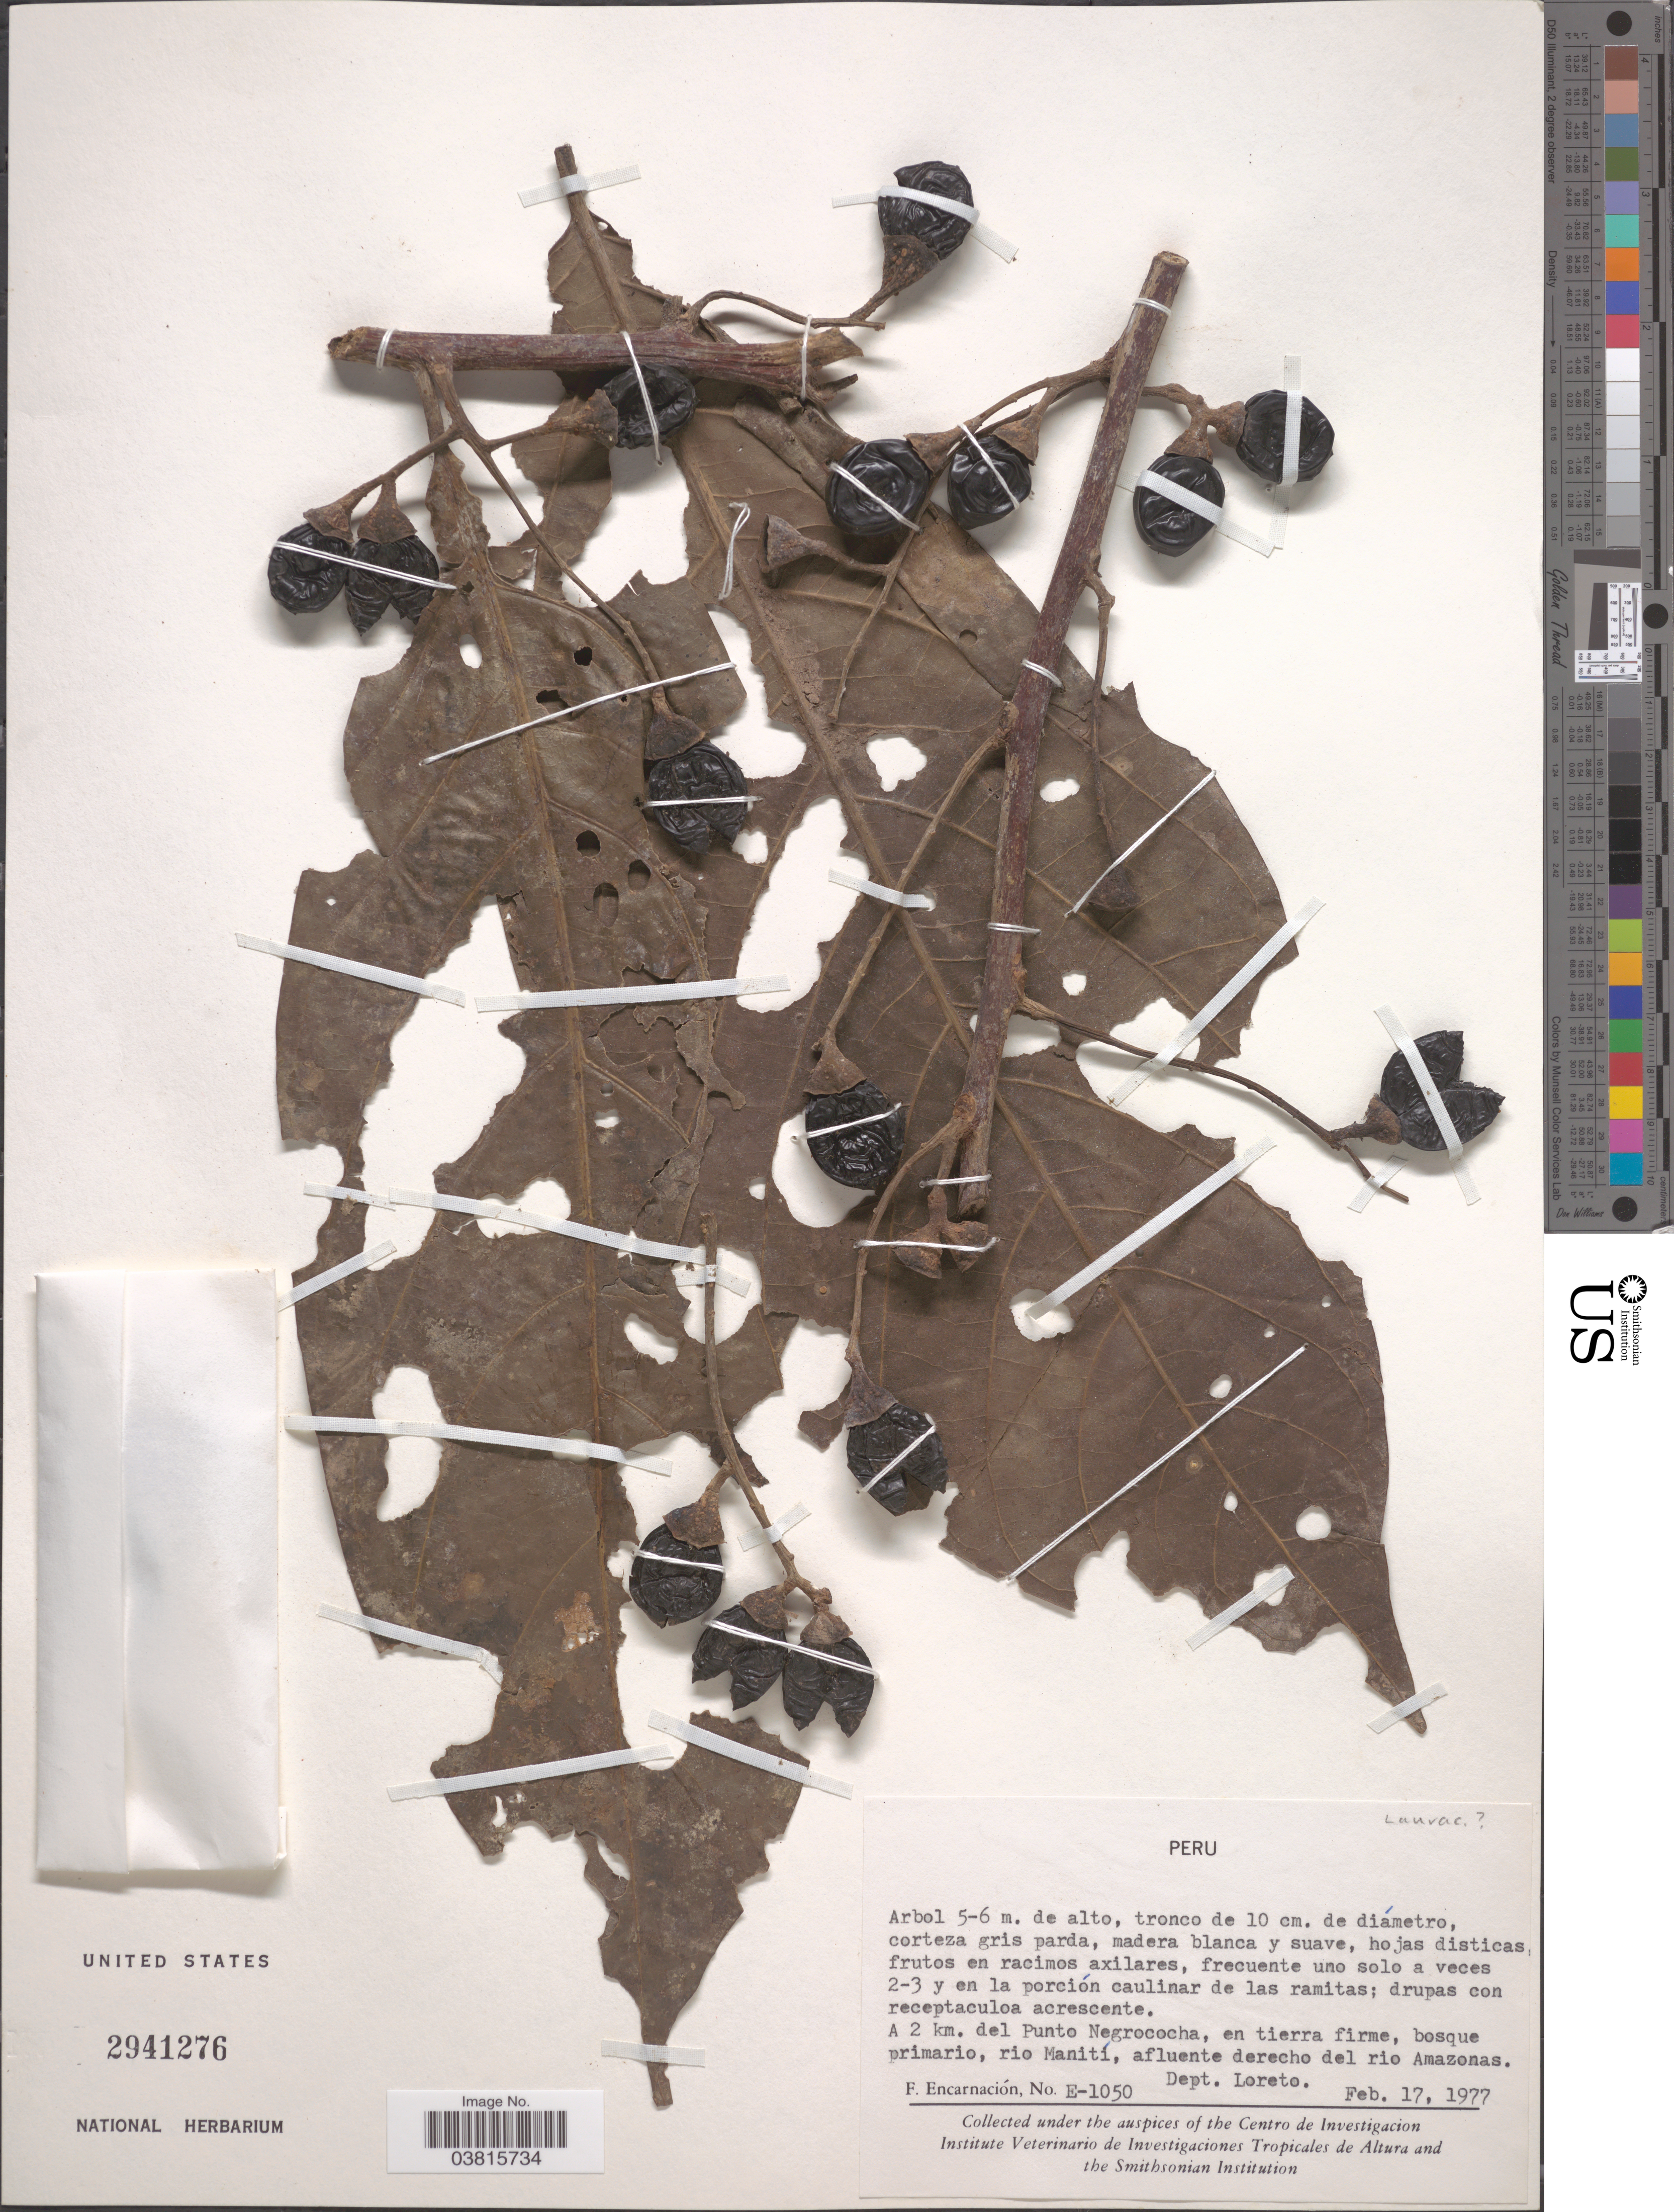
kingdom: Plantae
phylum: Tracheophyta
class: Magnoliopsida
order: Laurales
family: Lauraceae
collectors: F. Encarnación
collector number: E-1050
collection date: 1977-02-17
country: Peru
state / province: Loreto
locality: A 2 km. del Punto Negrococha, en tierra firme, bosque primario, rio Manití, afluente derecho del rio Amazonas. Dept. Loreto.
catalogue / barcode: US 2941276